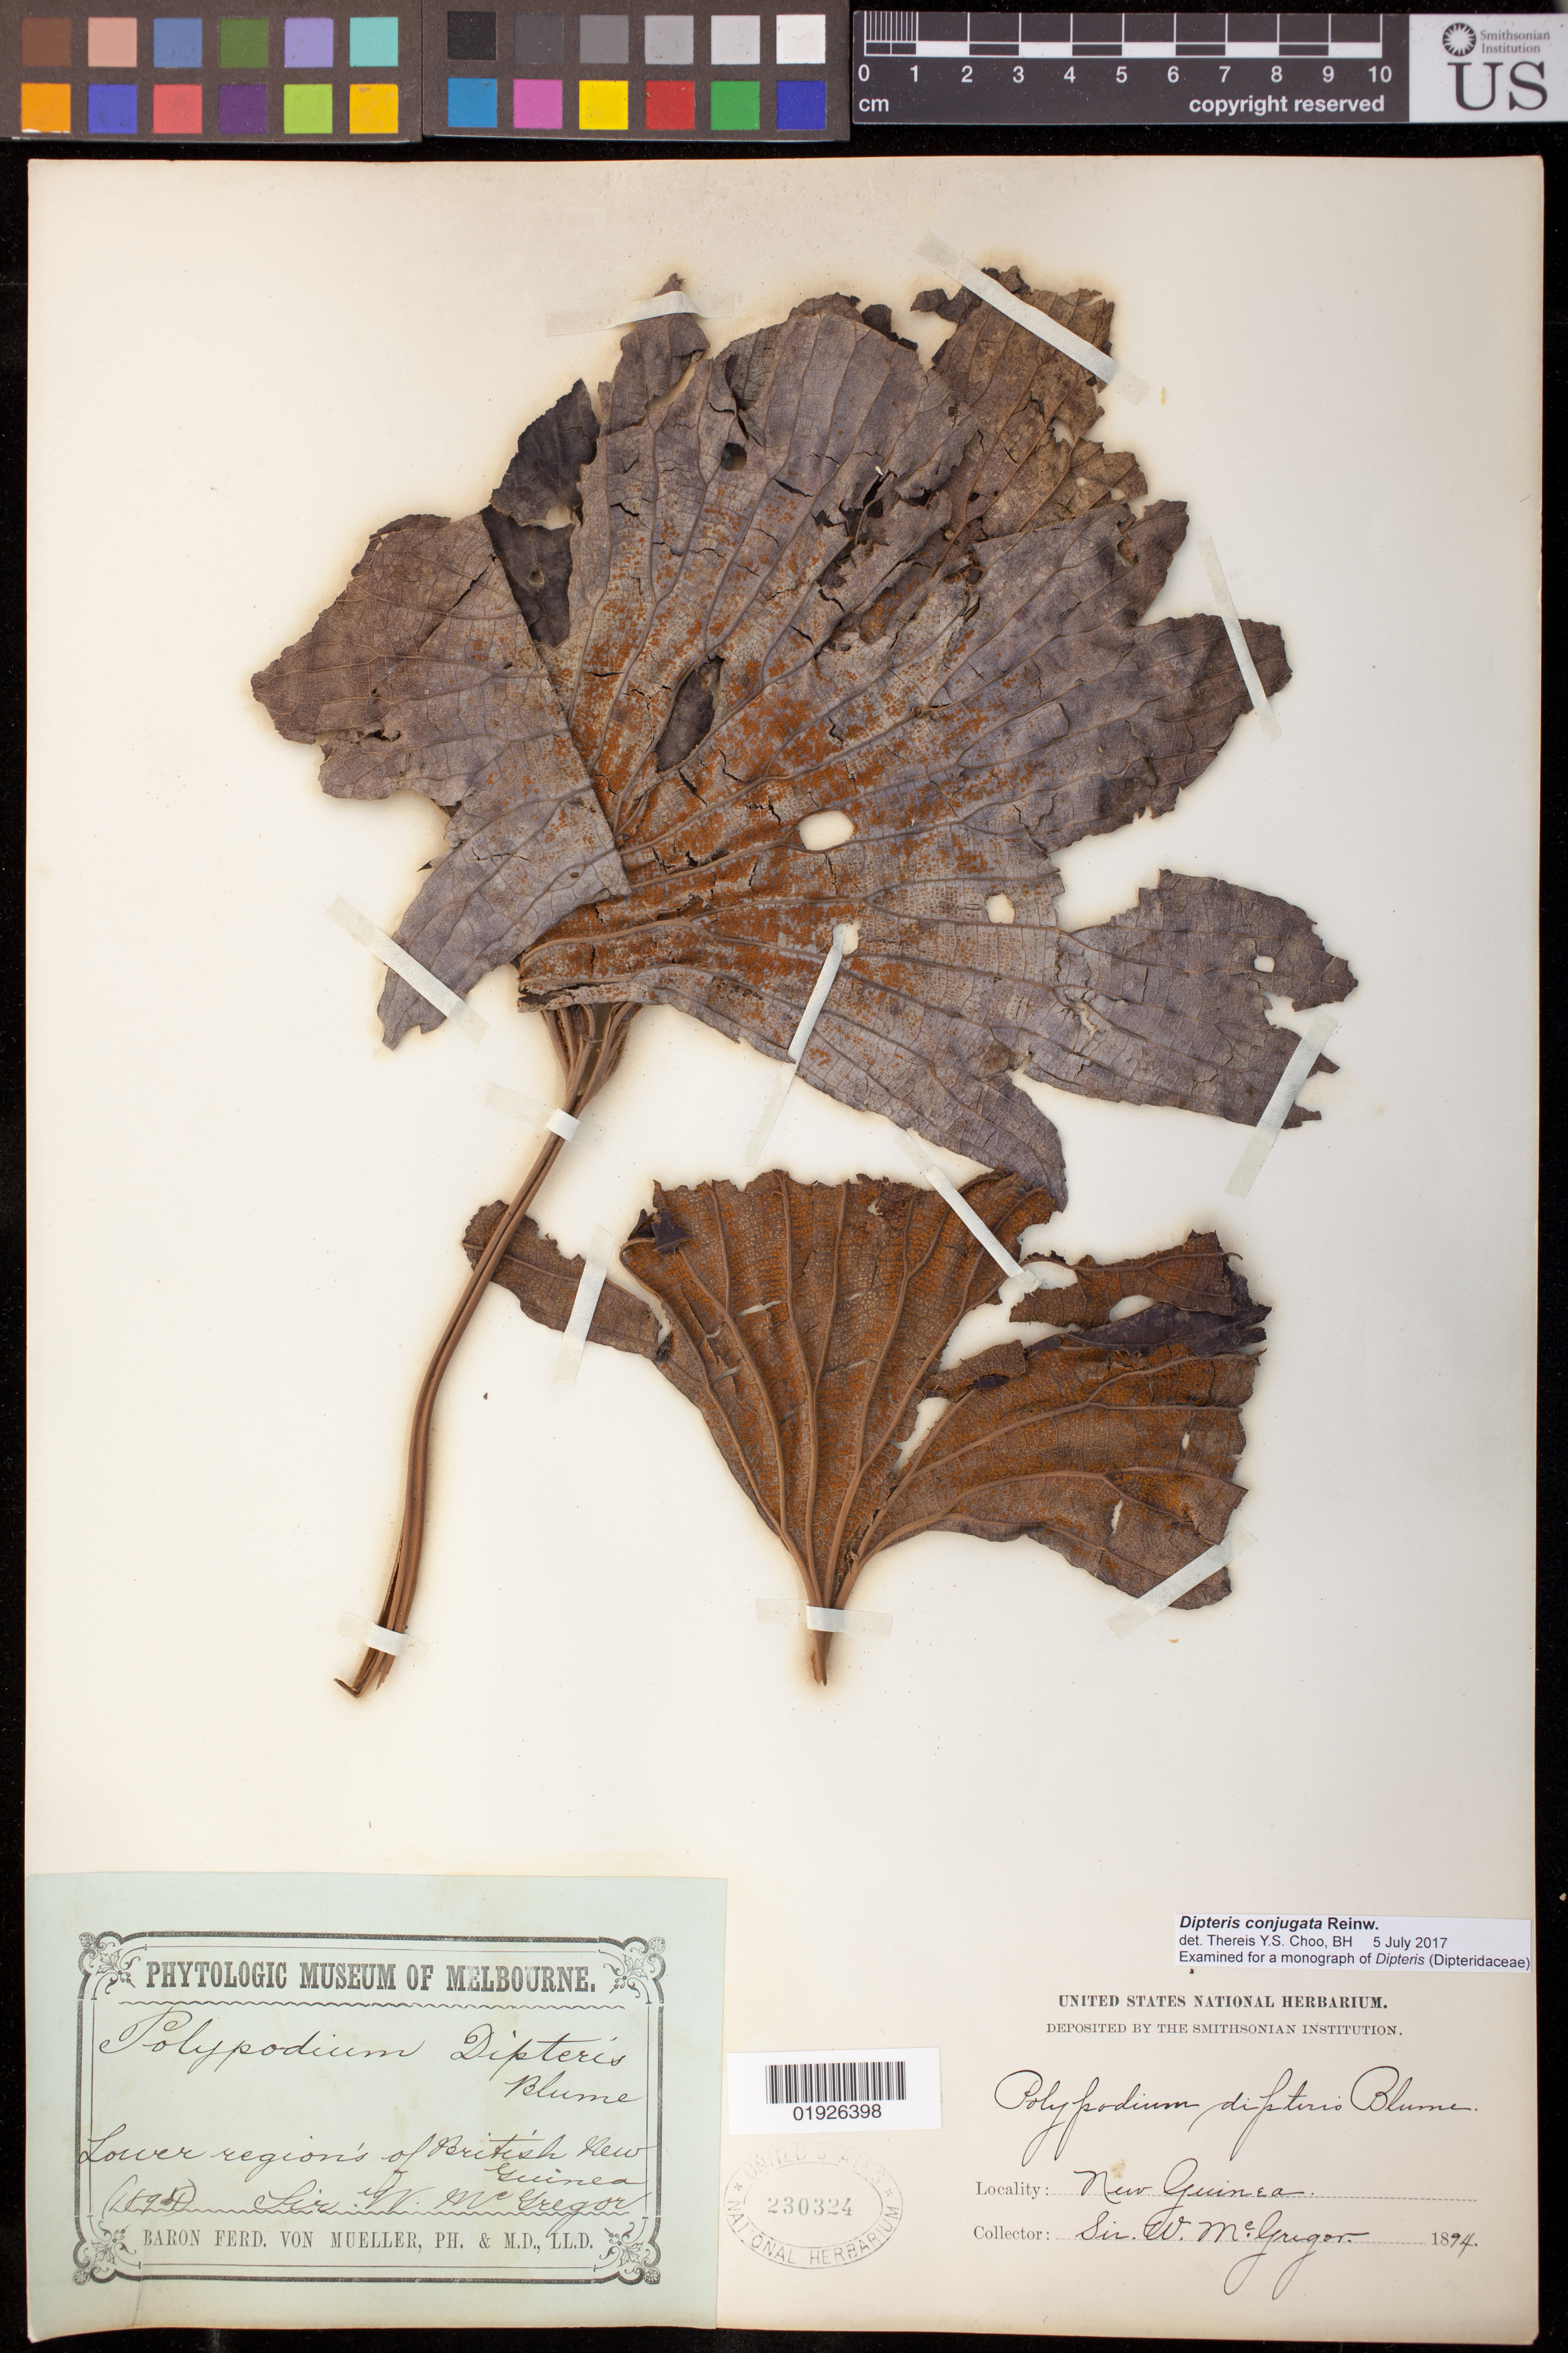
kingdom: Plantae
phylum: Tracheophyta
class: Polypodiopsida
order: Gleicheniales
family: Dipteridaceae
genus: Dipteris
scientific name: Dipteris conjugata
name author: Reinw.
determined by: Choo, Thereis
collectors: W. McGregor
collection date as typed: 1894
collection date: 1894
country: Papua New Guinea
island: New Guinea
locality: Lower region's of British New Guinea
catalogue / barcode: US 230324